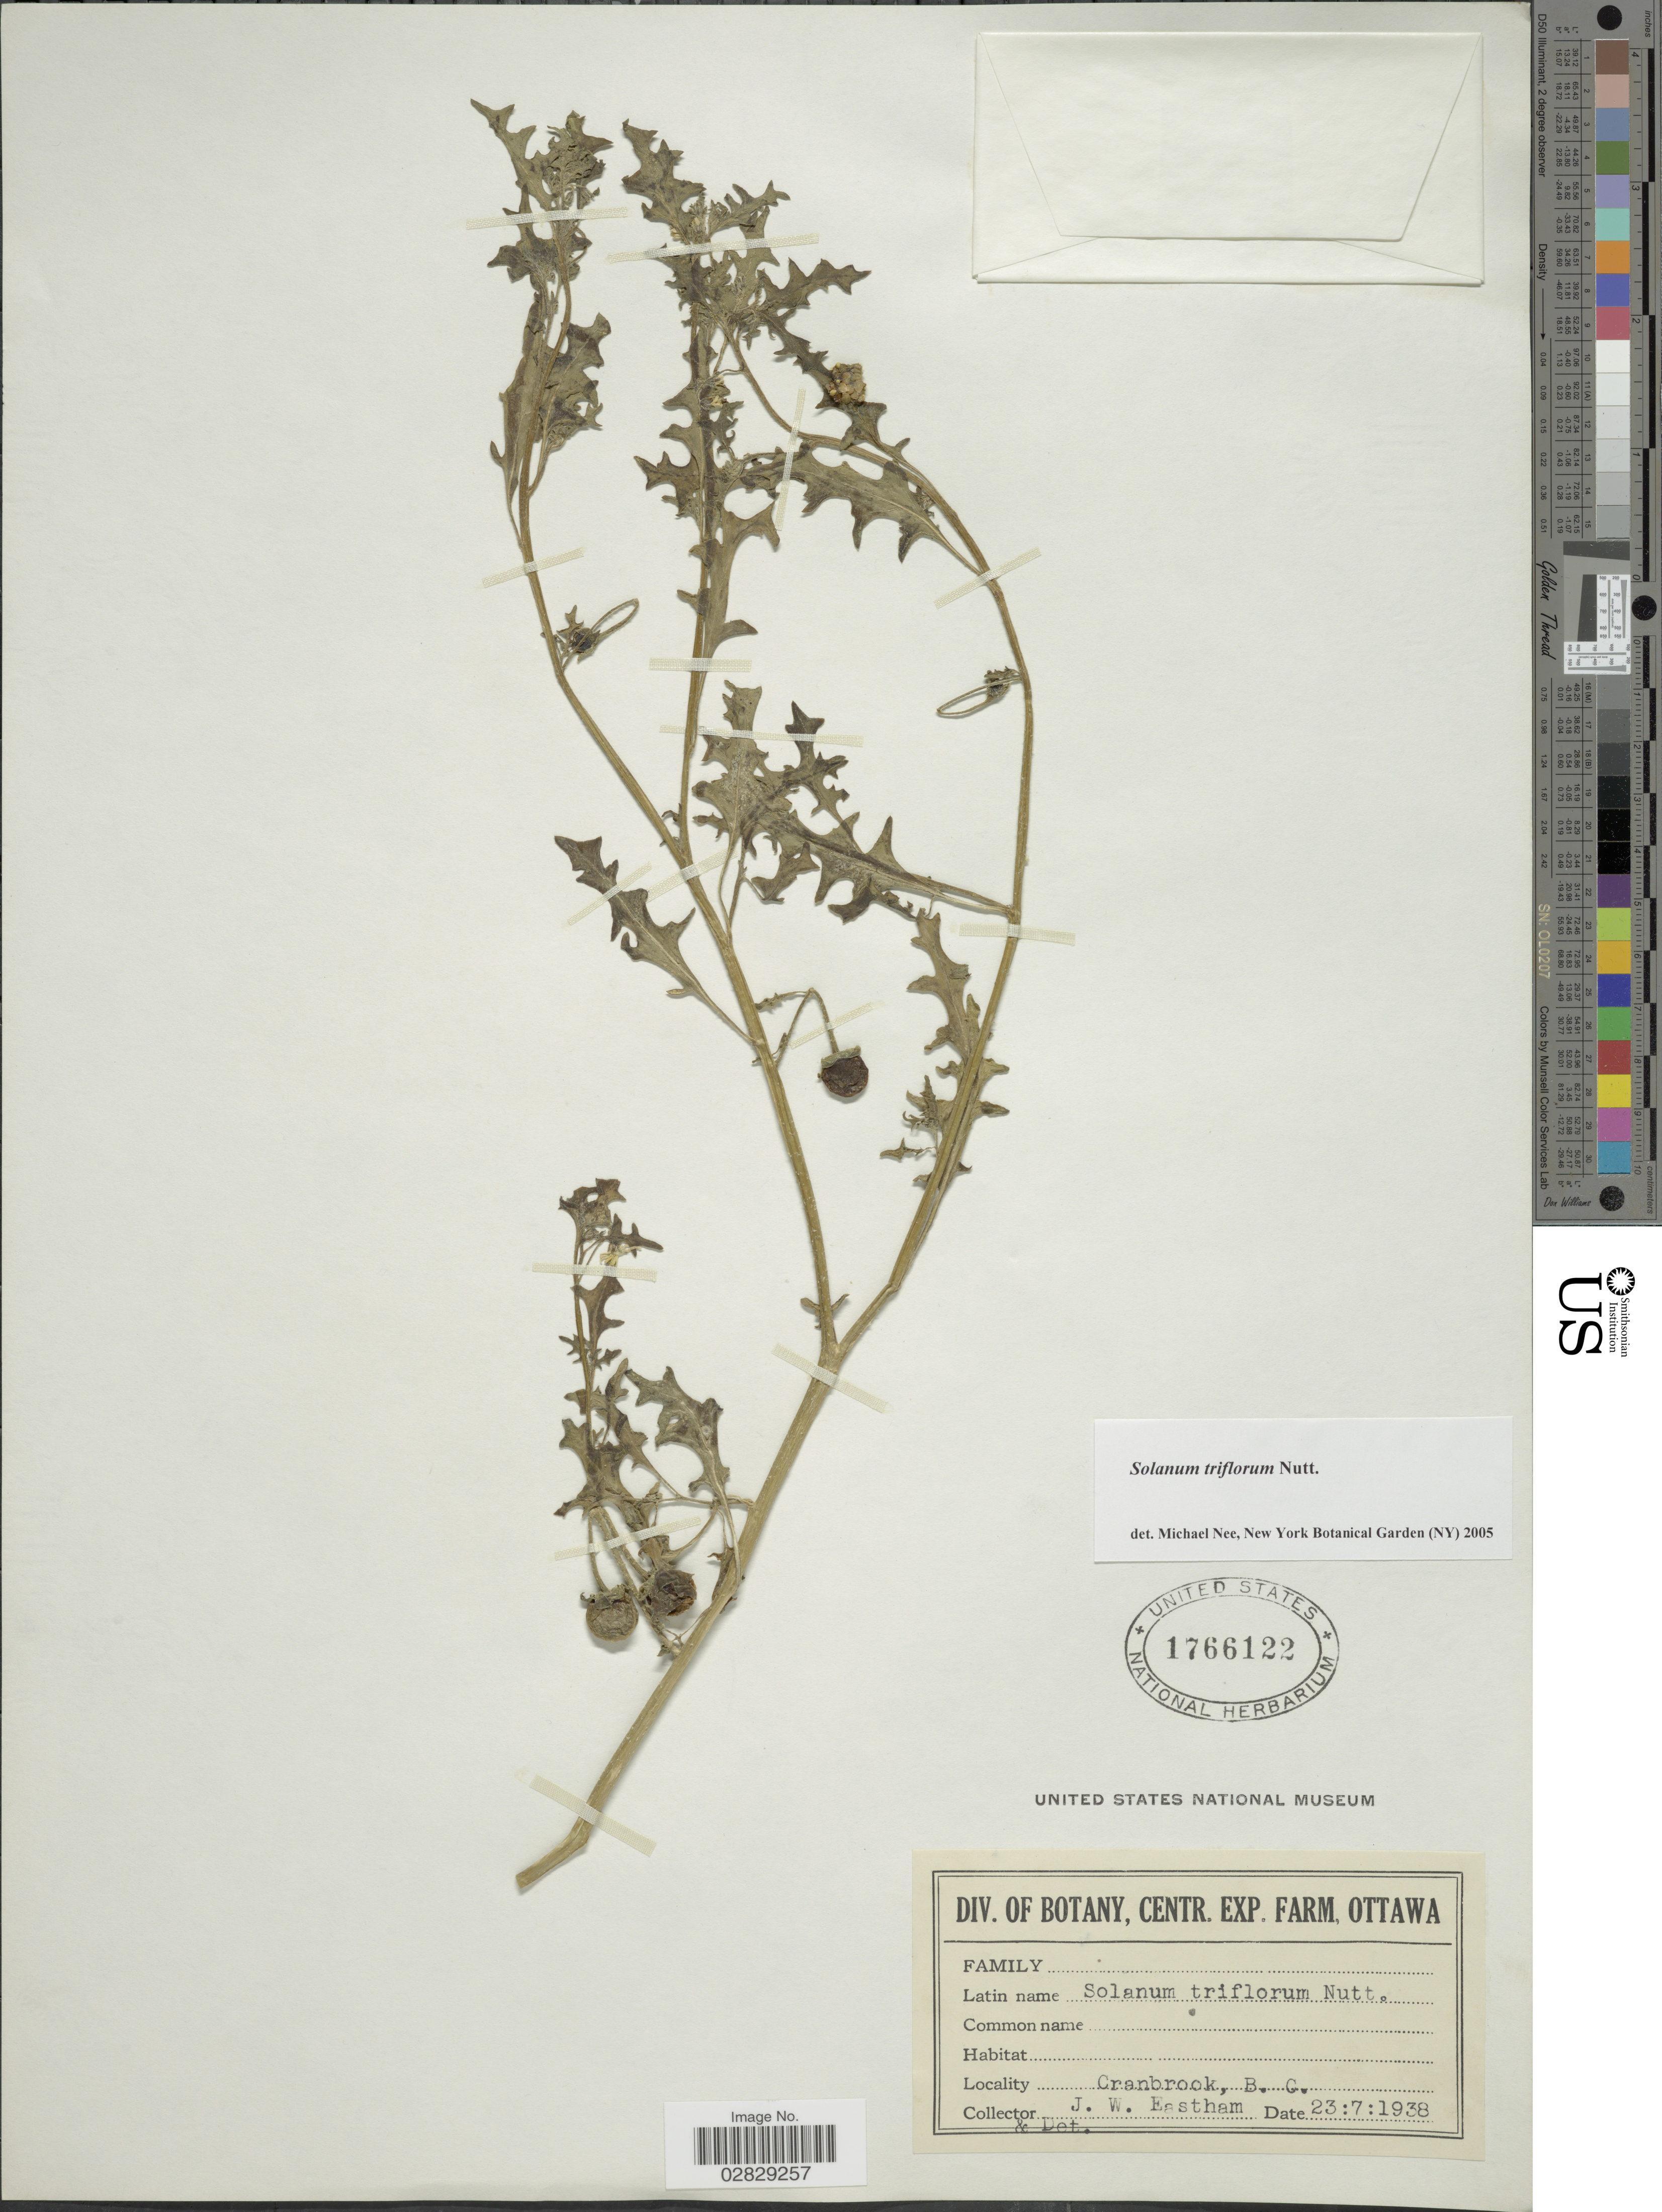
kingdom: Plantae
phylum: Tracheophyta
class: Magnoliopsida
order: Solanales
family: Solanaceae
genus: Solanum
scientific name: Solanum triflorum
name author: Nutt.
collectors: J. Eastham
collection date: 1938-07-23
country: Canada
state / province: British Columbia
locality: Cranbrook.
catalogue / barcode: US 1766122